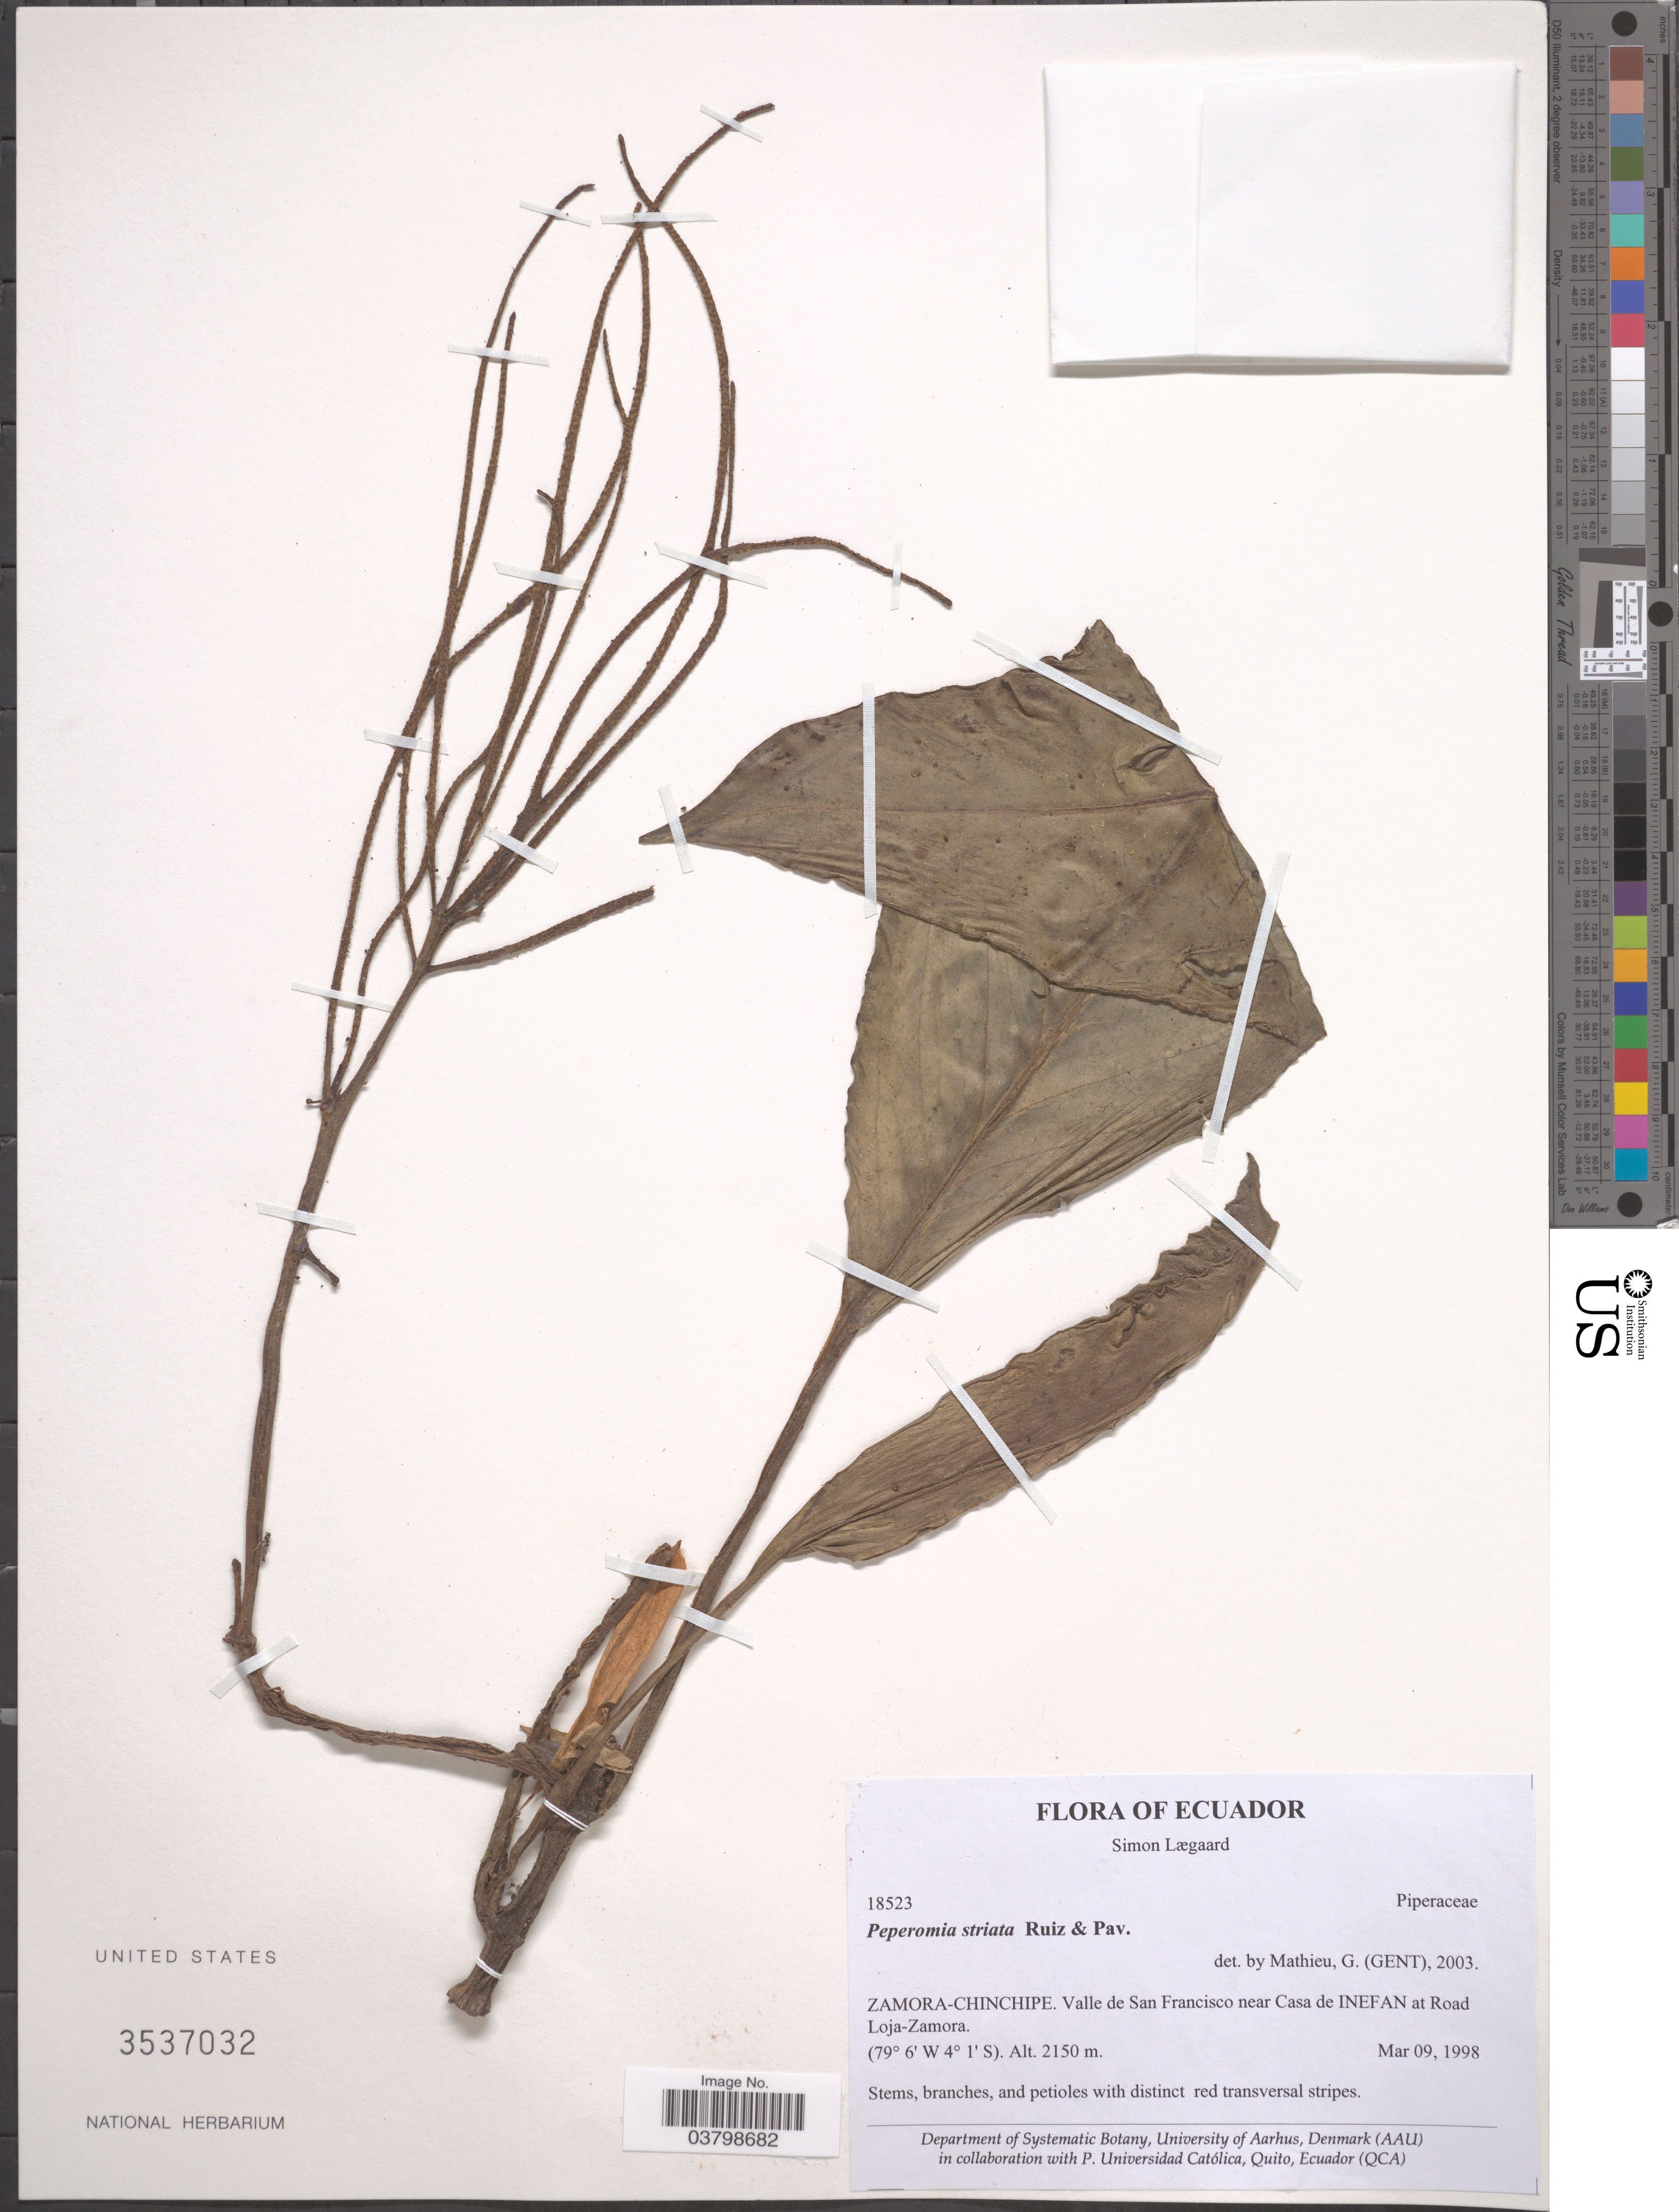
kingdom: Plantae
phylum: Tracheophyta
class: Magnoliopsida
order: Piperales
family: Piperaceae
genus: Peperomia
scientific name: Peperomia striata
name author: Ruiz & Pav.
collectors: S. Lægaard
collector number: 18523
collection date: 1998-03-09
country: Ecuador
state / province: Zamora-Chinchipe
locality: Valle de San Francisco near Casa de Inefan at Road Loja-Zamora.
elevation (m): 2150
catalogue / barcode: US 3537032